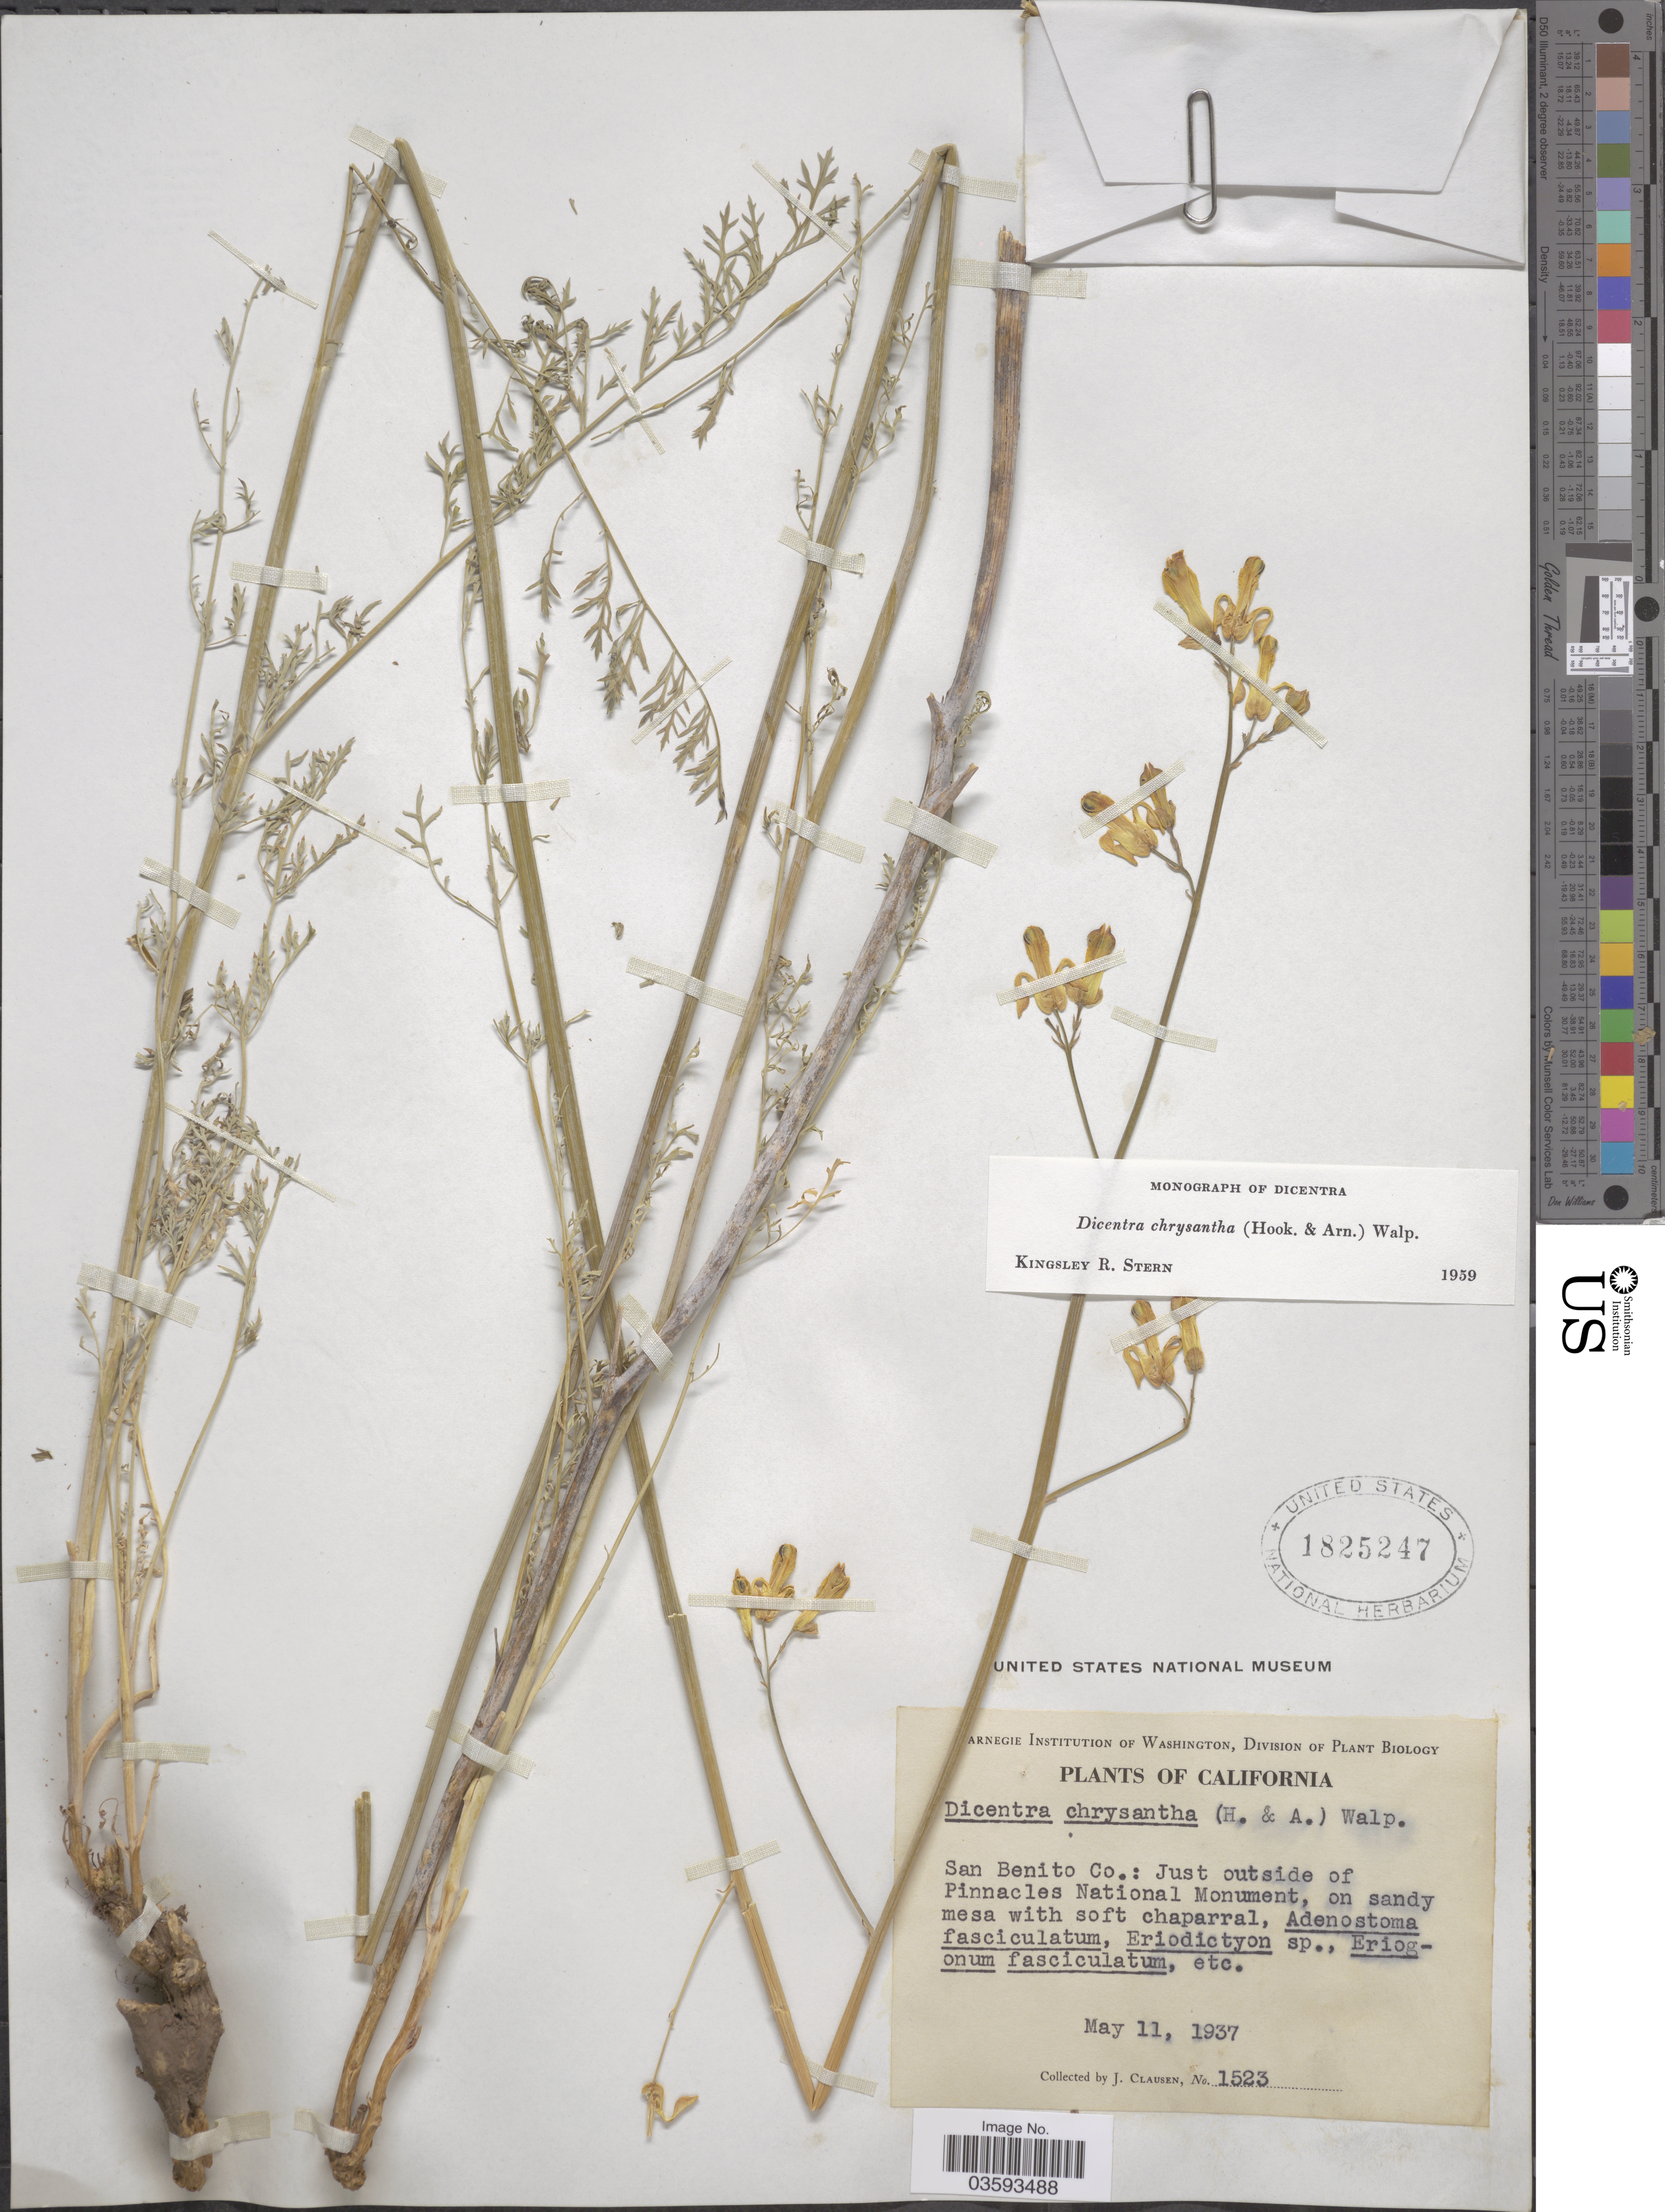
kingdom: Plantae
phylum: Tracheophyta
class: Magnoliopsida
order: Ranunculales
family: Papaveraceae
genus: Ehrendorferia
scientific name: Ehrendorferia chrysantha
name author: (Hook. & Arn.) Rylander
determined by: Strong, M. T., (US), Smithsonian Institution - National Museum of Natural History (UNITED STATES)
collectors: J. Clausen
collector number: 1523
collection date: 1937-05-11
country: United States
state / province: California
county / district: San Benito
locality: San Benito Co.: Just outside of Pinnacles National Monument, on sandy mesa with soft chaparral.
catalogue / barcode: US 1825247